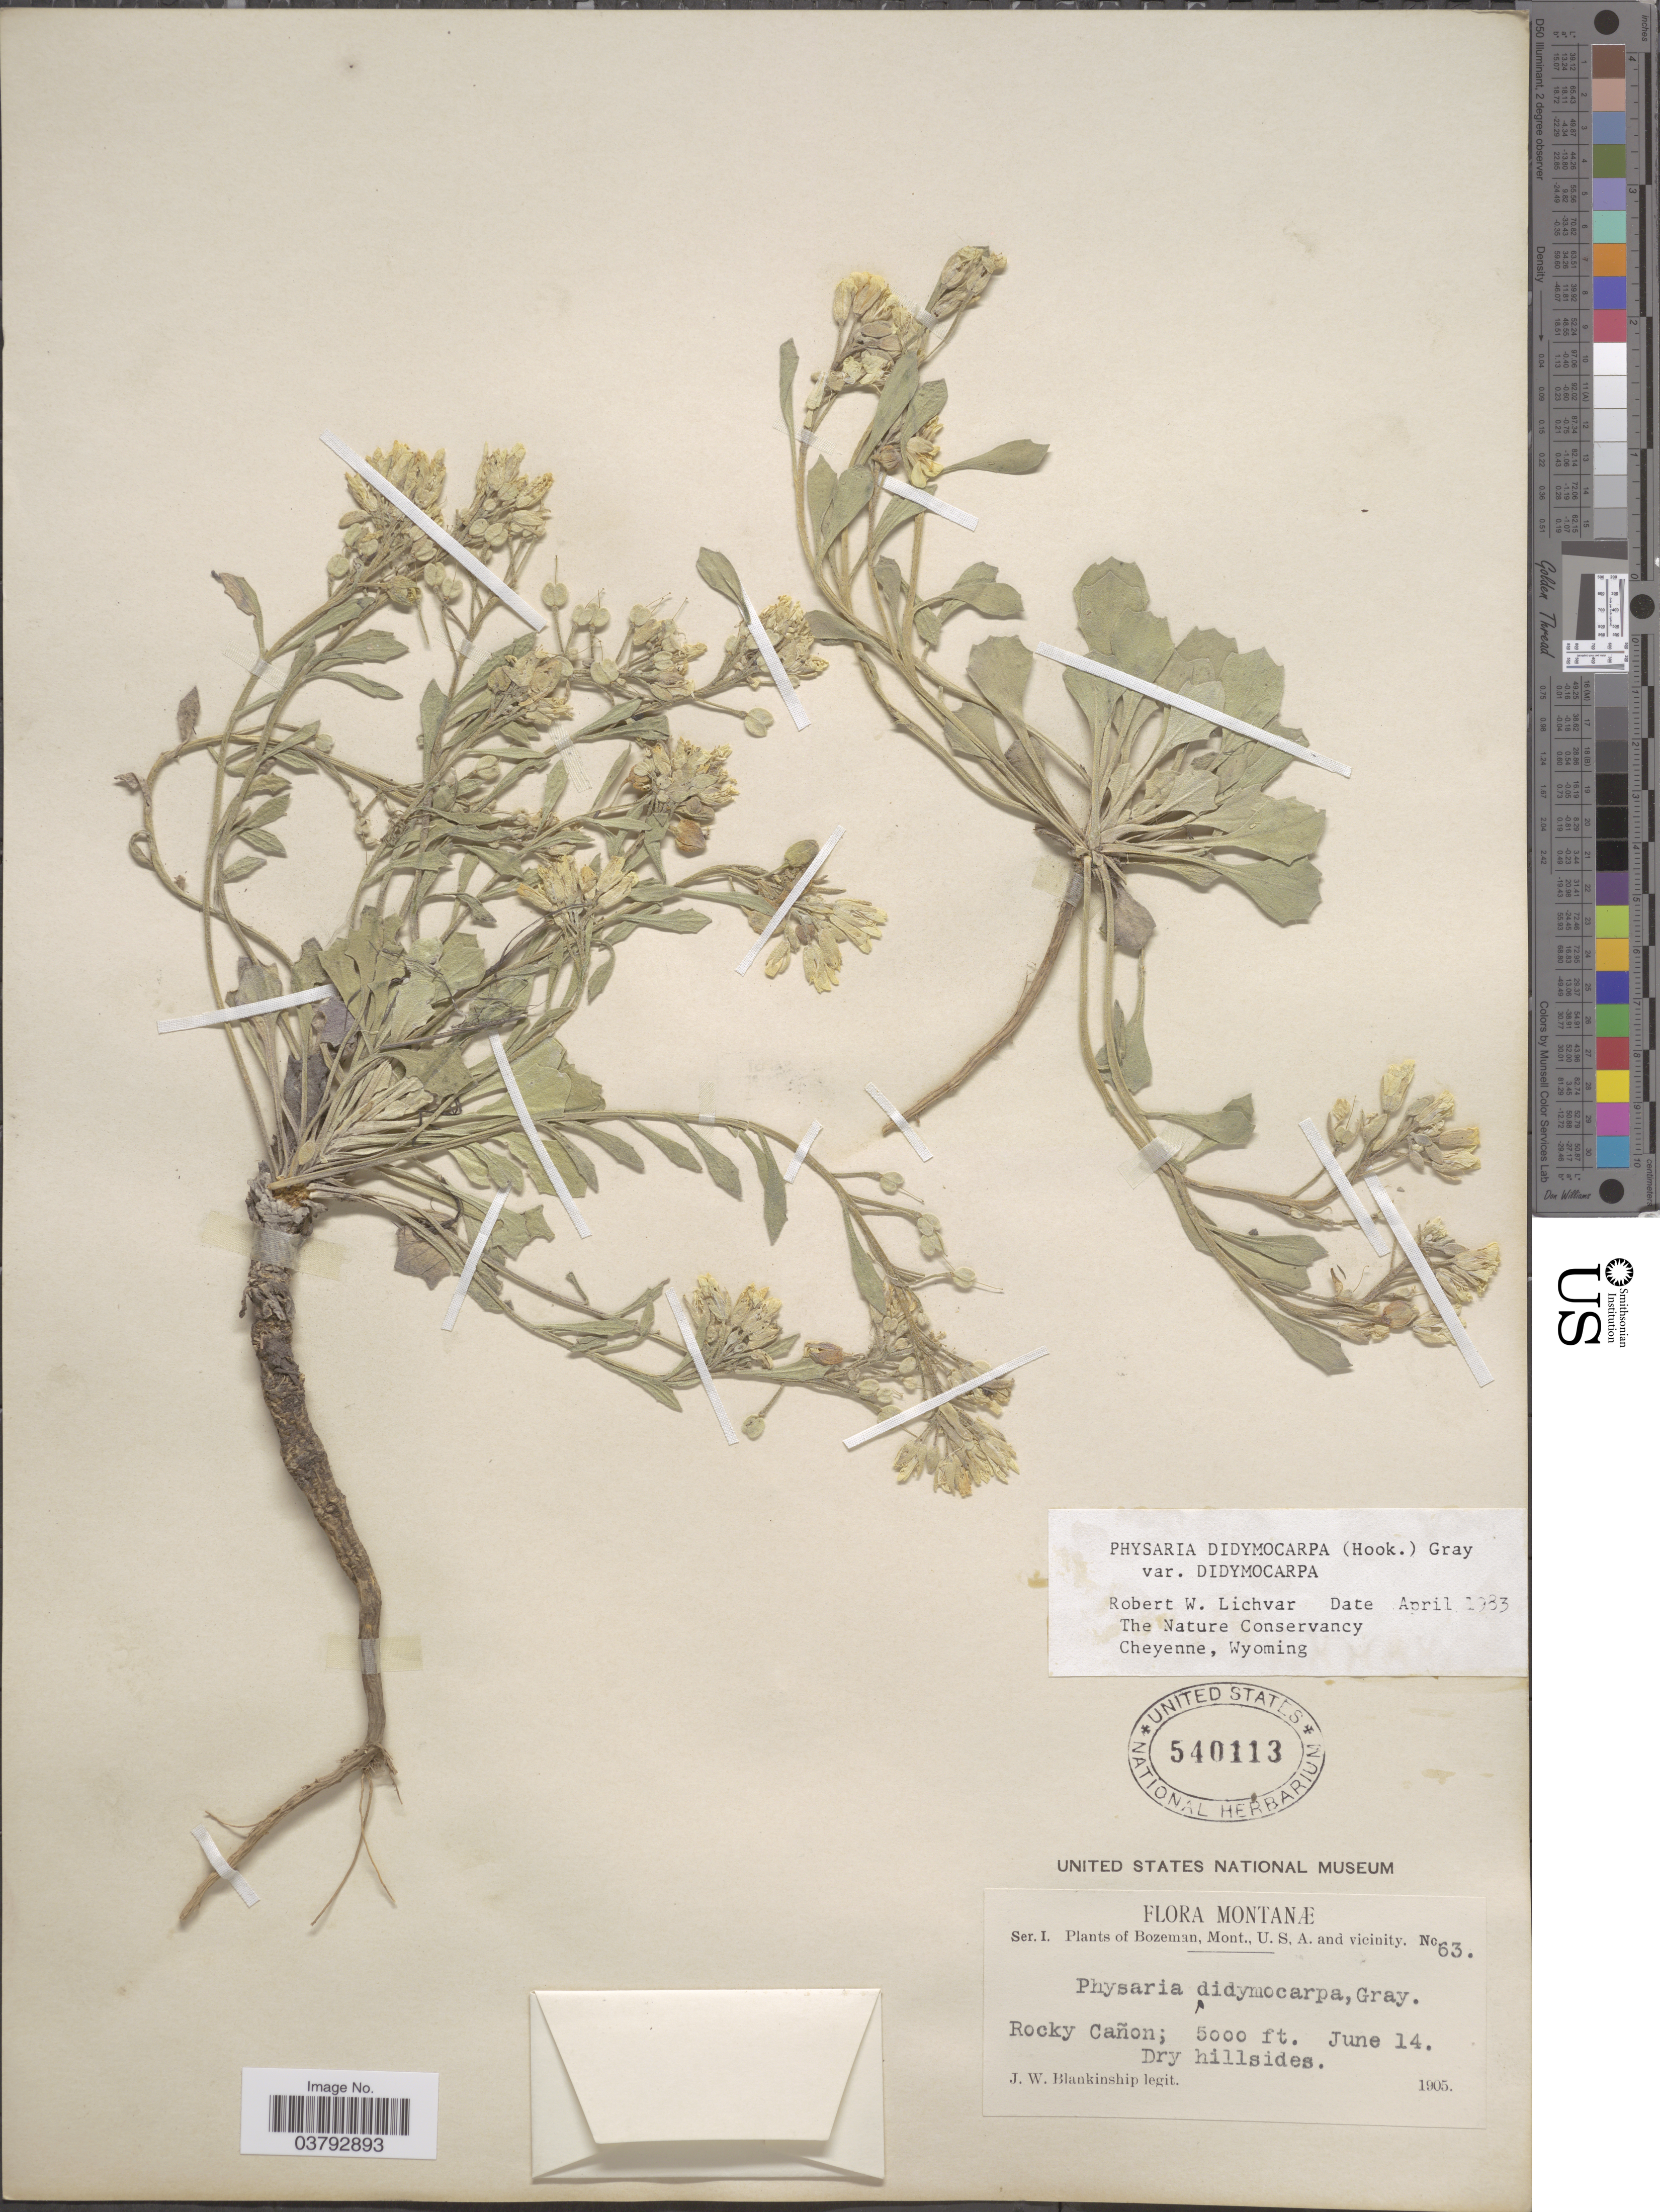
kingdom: Plantae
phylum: Tracheophyta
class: Magnoliopsida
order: Brassicales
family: Brassicaceae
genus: Physaria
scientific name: Physaria didymocarpa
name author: (Hook.) A. Gray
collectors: J. W. Blankinship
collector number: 63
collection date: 1905-06-14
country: United States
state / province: Montana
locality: Bozeman, U. S. A. and vicinity. Rocky Cañon.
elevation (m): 1524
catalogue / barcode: US 540113